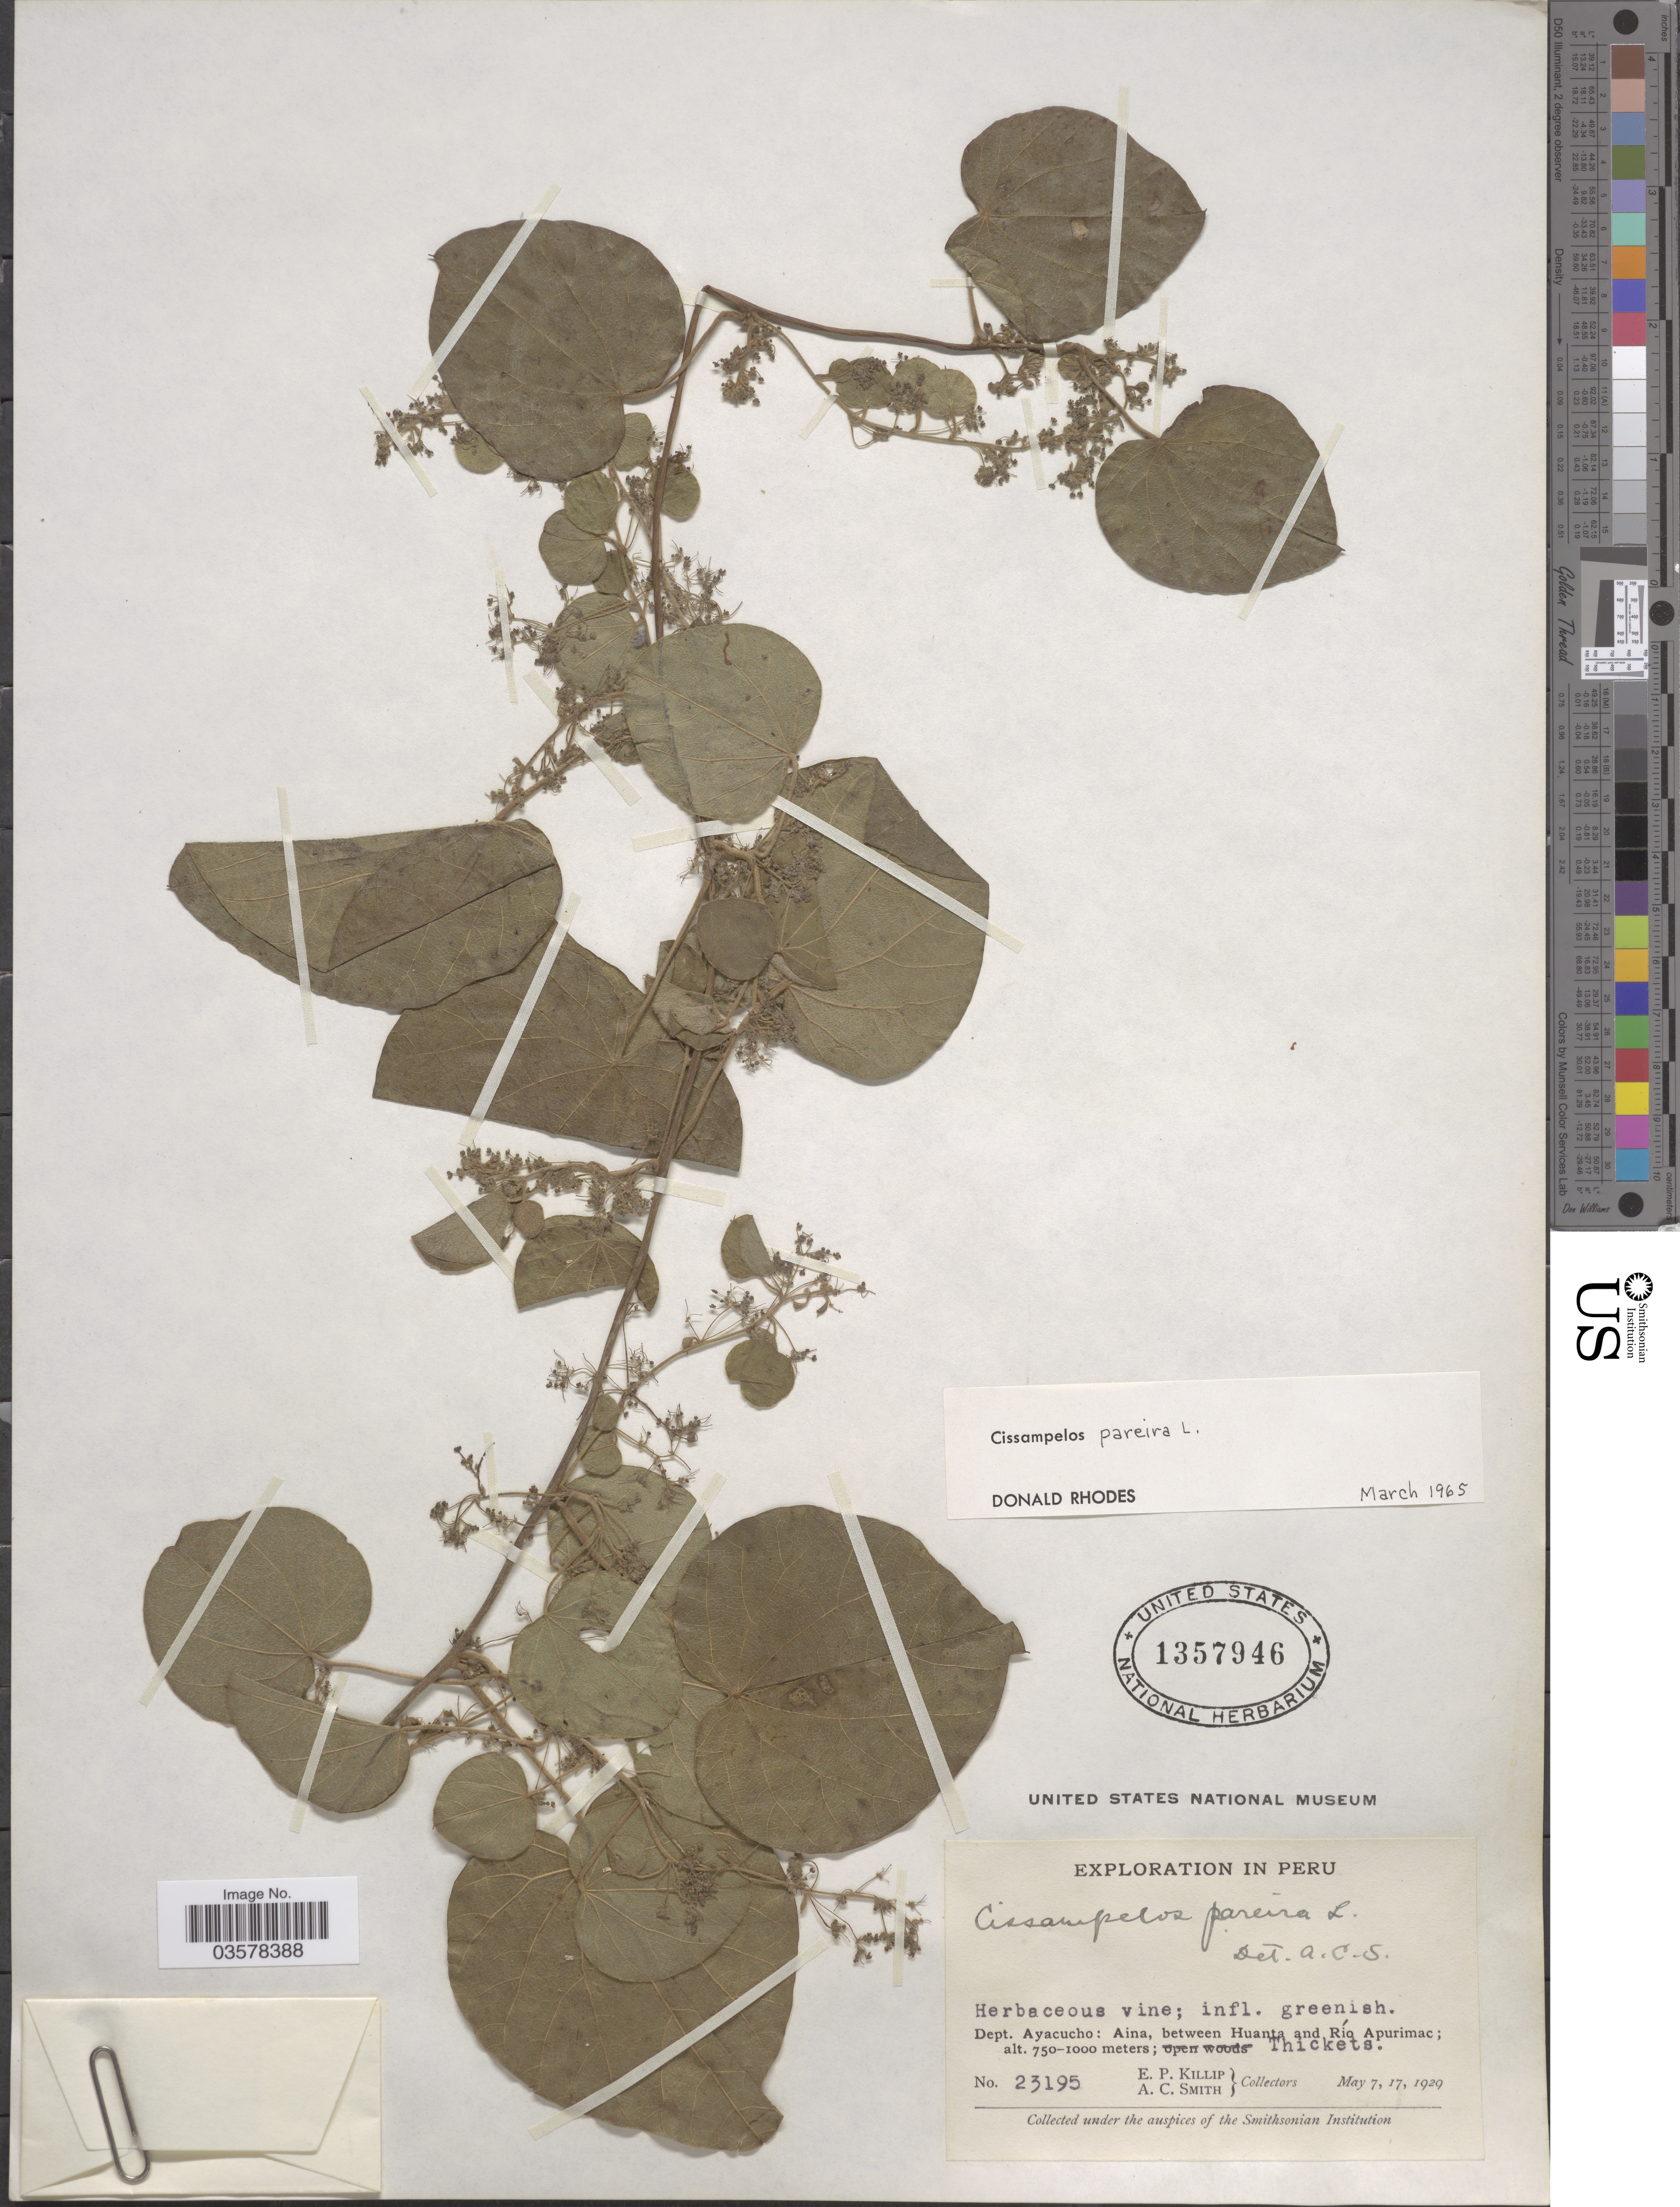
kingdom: Plantae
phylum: Tracheophyta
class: Magnoliopsida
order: Ranunculales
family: Menispermaceae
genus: Cissampelos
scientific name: Cissampelos pareira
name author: L.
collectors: E. P. Killip & A. C. Smith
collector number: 23195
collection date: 1929-05-07/1929-05-17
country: Peru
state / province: Ayacucho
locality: Dept. Ayacucho: Aina, between Huanta and Río Apurimac.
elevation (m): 750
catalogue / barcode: US 1357946